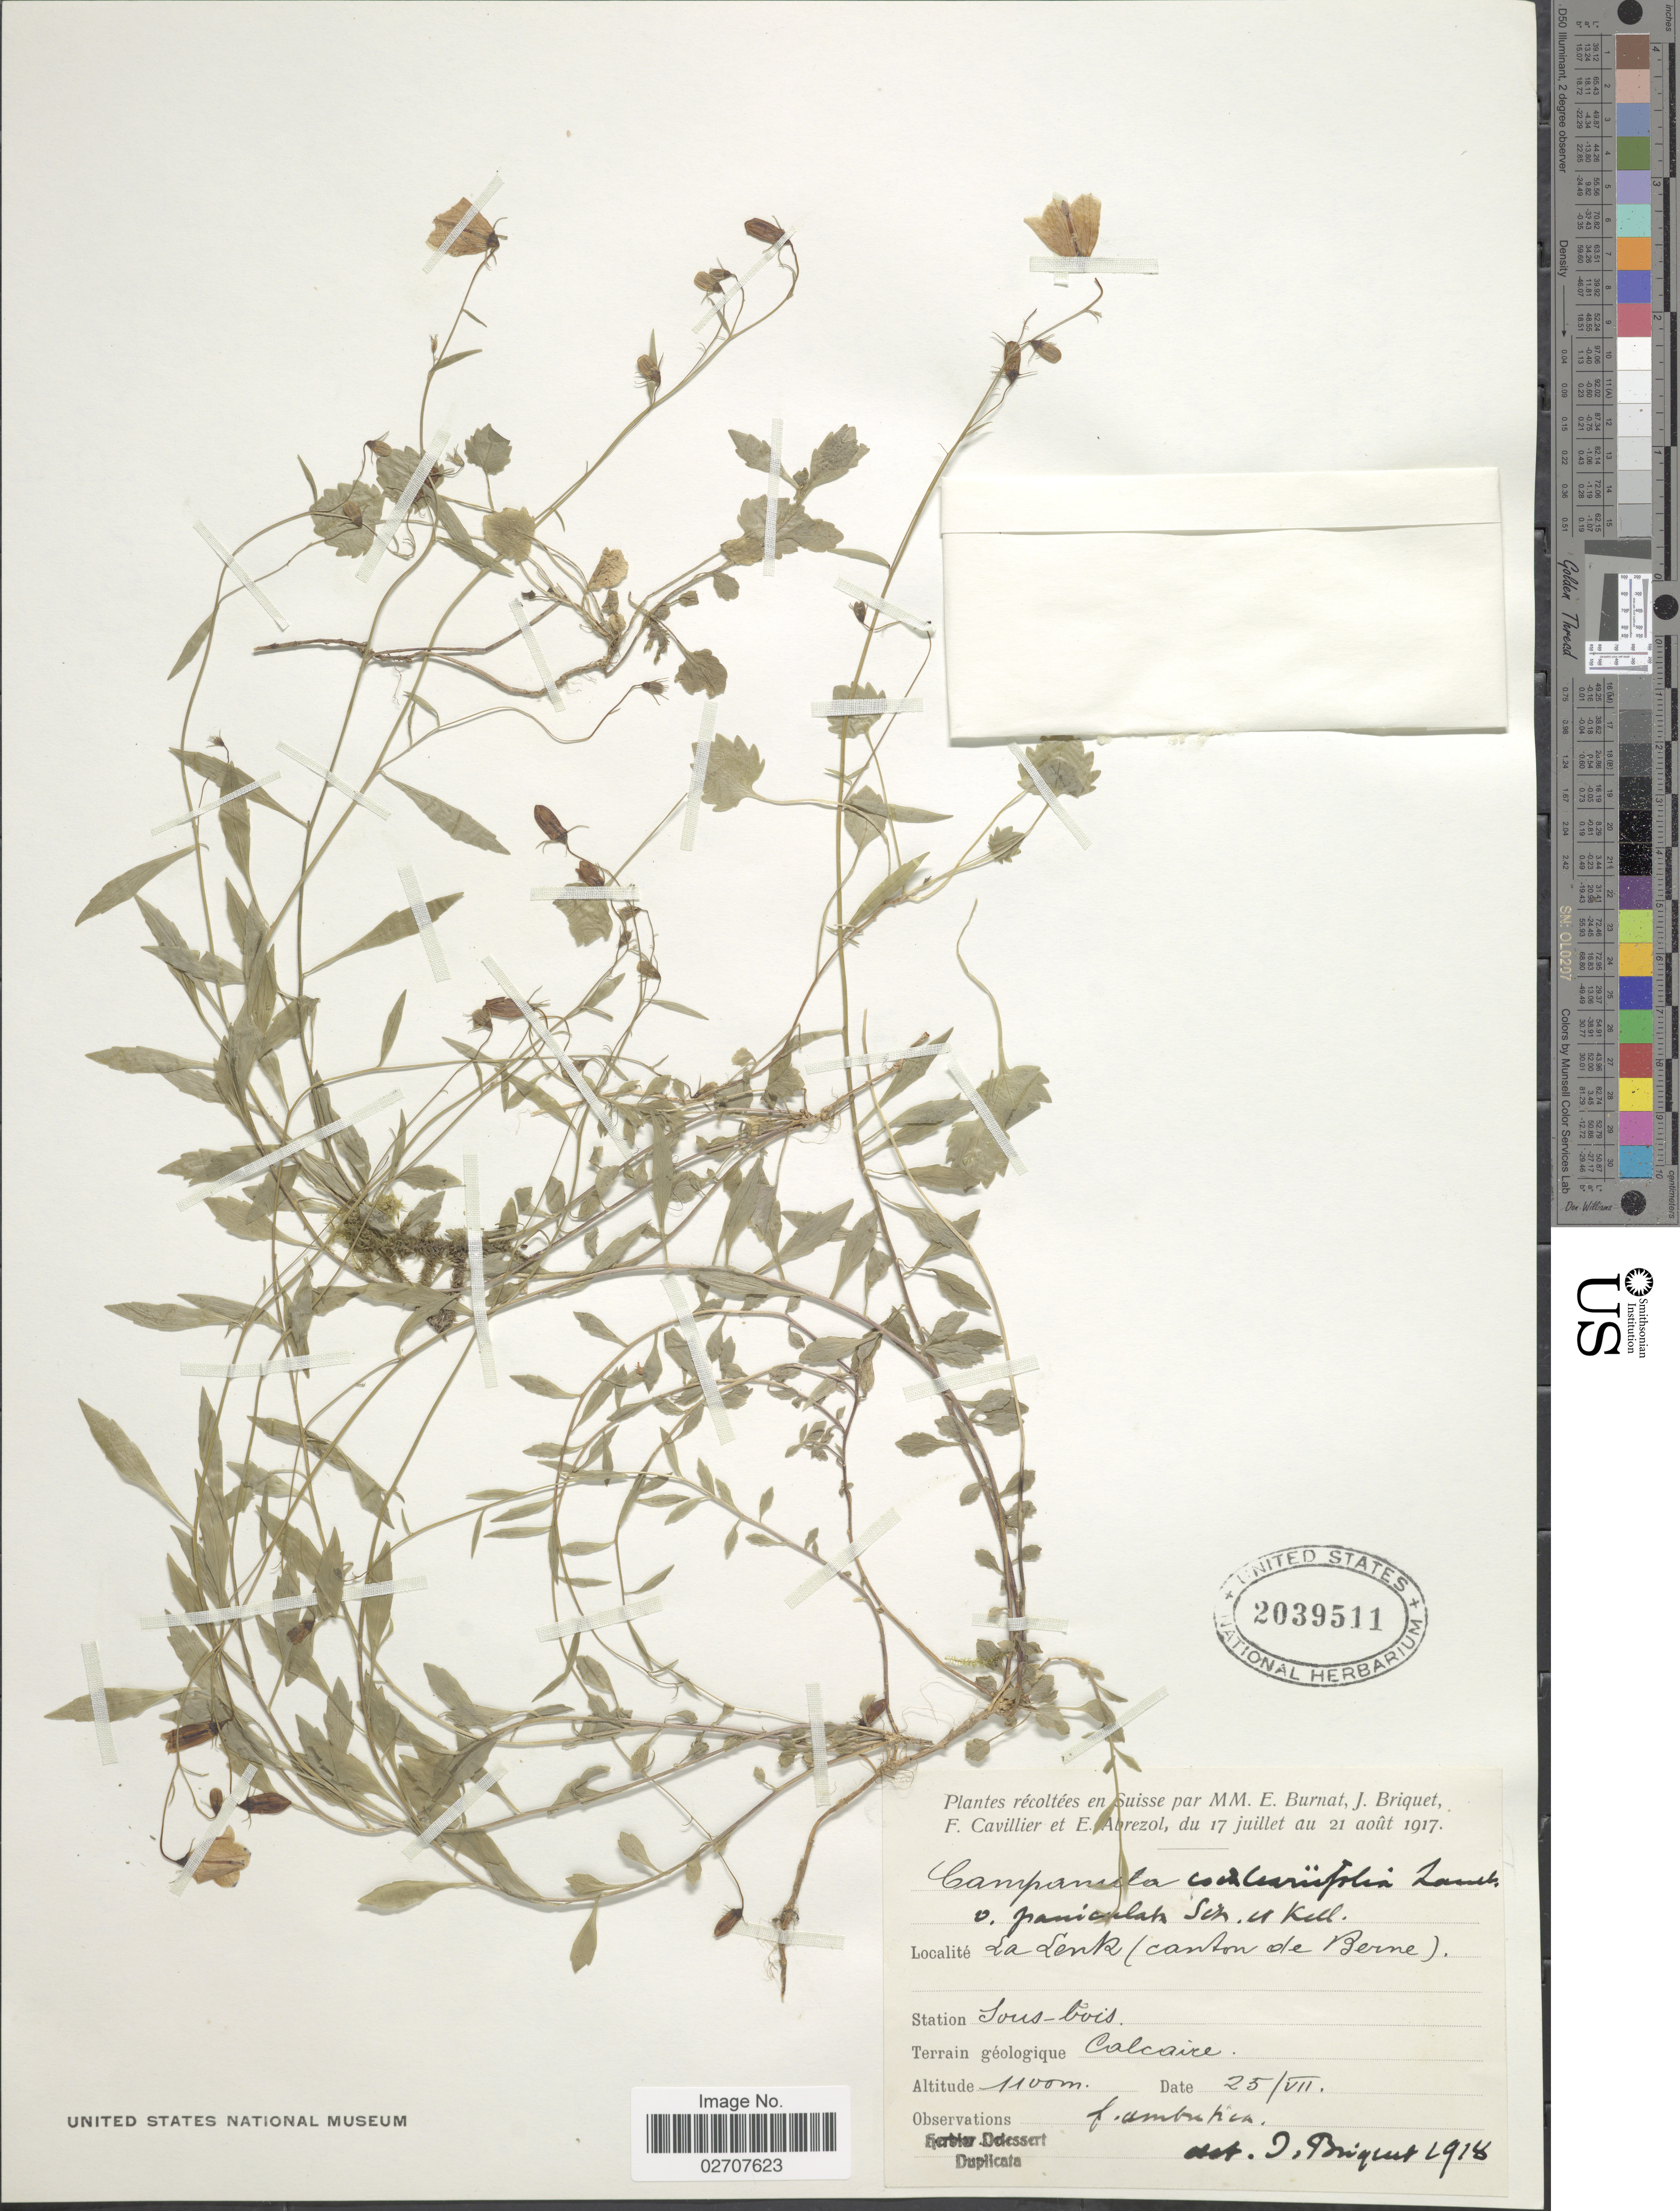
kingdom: Plantae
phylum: Tracheophyta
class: Magnoliopsida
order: Asterales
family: Campanulaceae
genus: Campanula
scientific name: Campanula cochleariifolia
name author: Lam.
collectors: E. Burnat, J. I. Briquet, F. Cavillier & E. Abrezol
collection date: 1917-08-25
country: Switzerland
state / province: Bern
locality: Suisse. La Lenk (canton de Berne)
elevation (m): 1100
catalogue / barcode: US 2039511